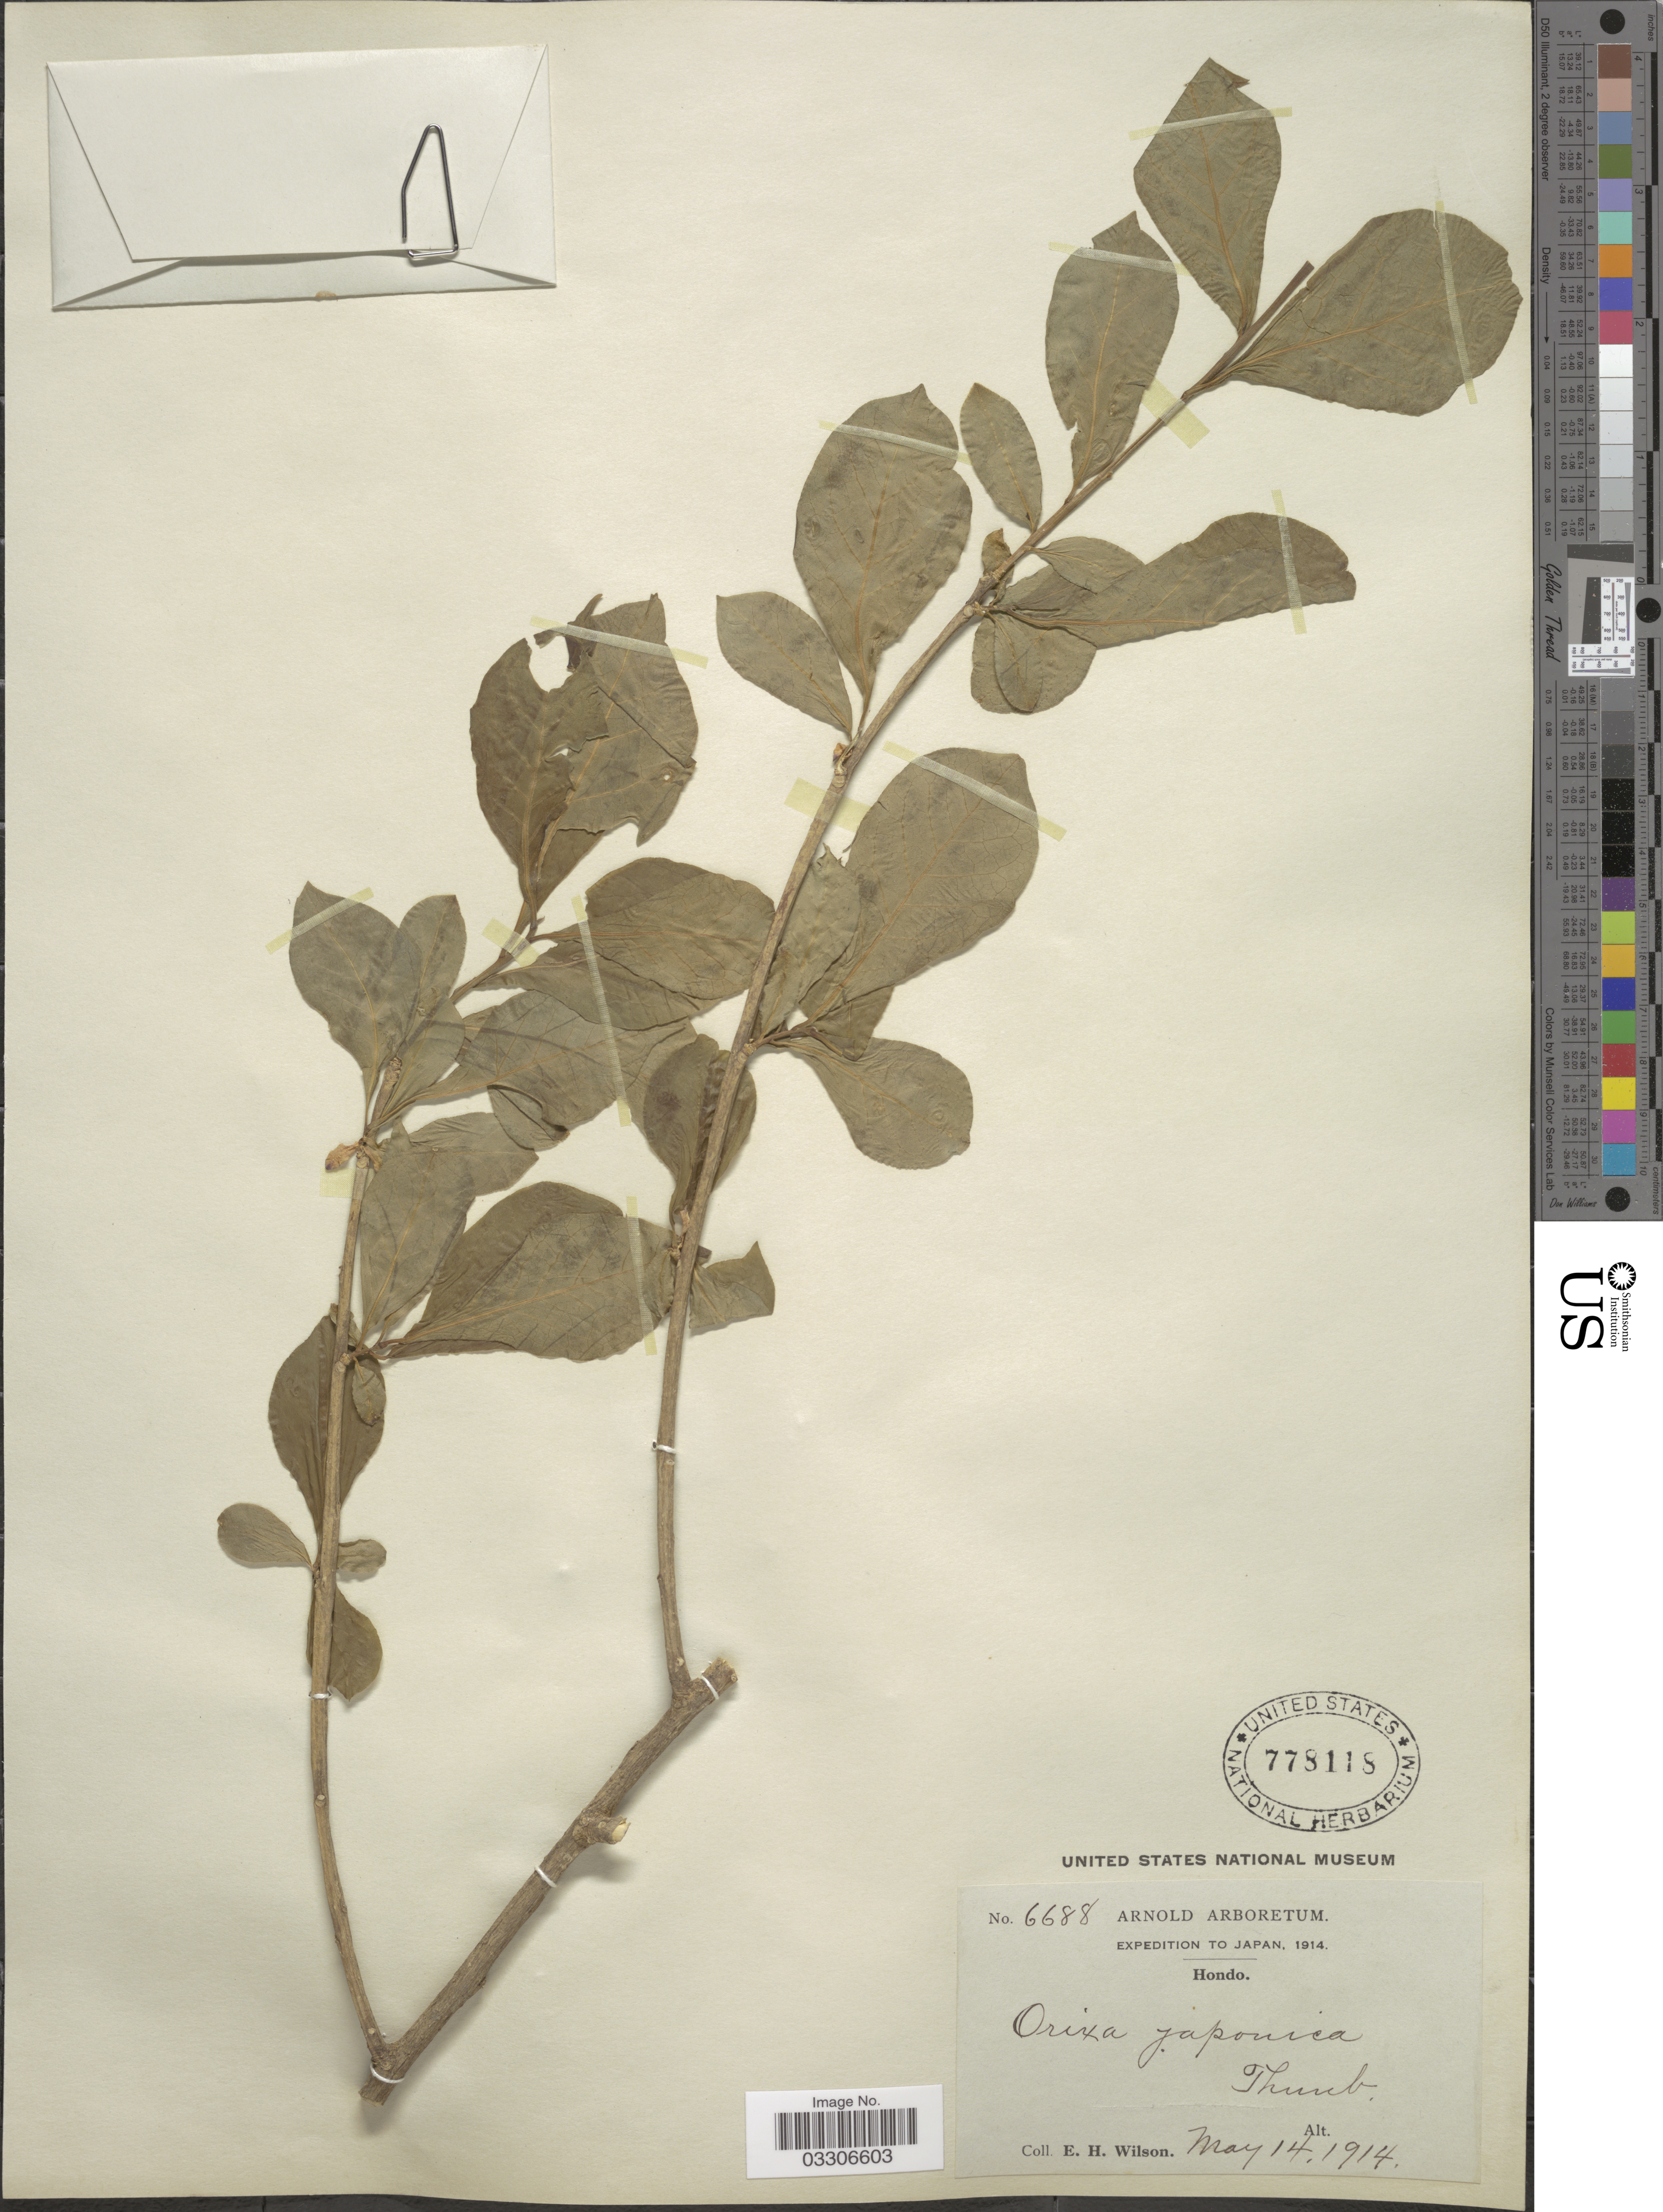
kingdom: Plantae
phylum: Tracheophyta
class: Magnoliopsida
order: Sapindales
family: Rutaceae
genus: Orixa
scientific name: Orixa japonica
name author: Thunb.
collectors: E. Wilson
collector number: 6688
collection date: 1914-05-14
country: Japan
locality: Hondo.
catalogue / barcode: US 778118